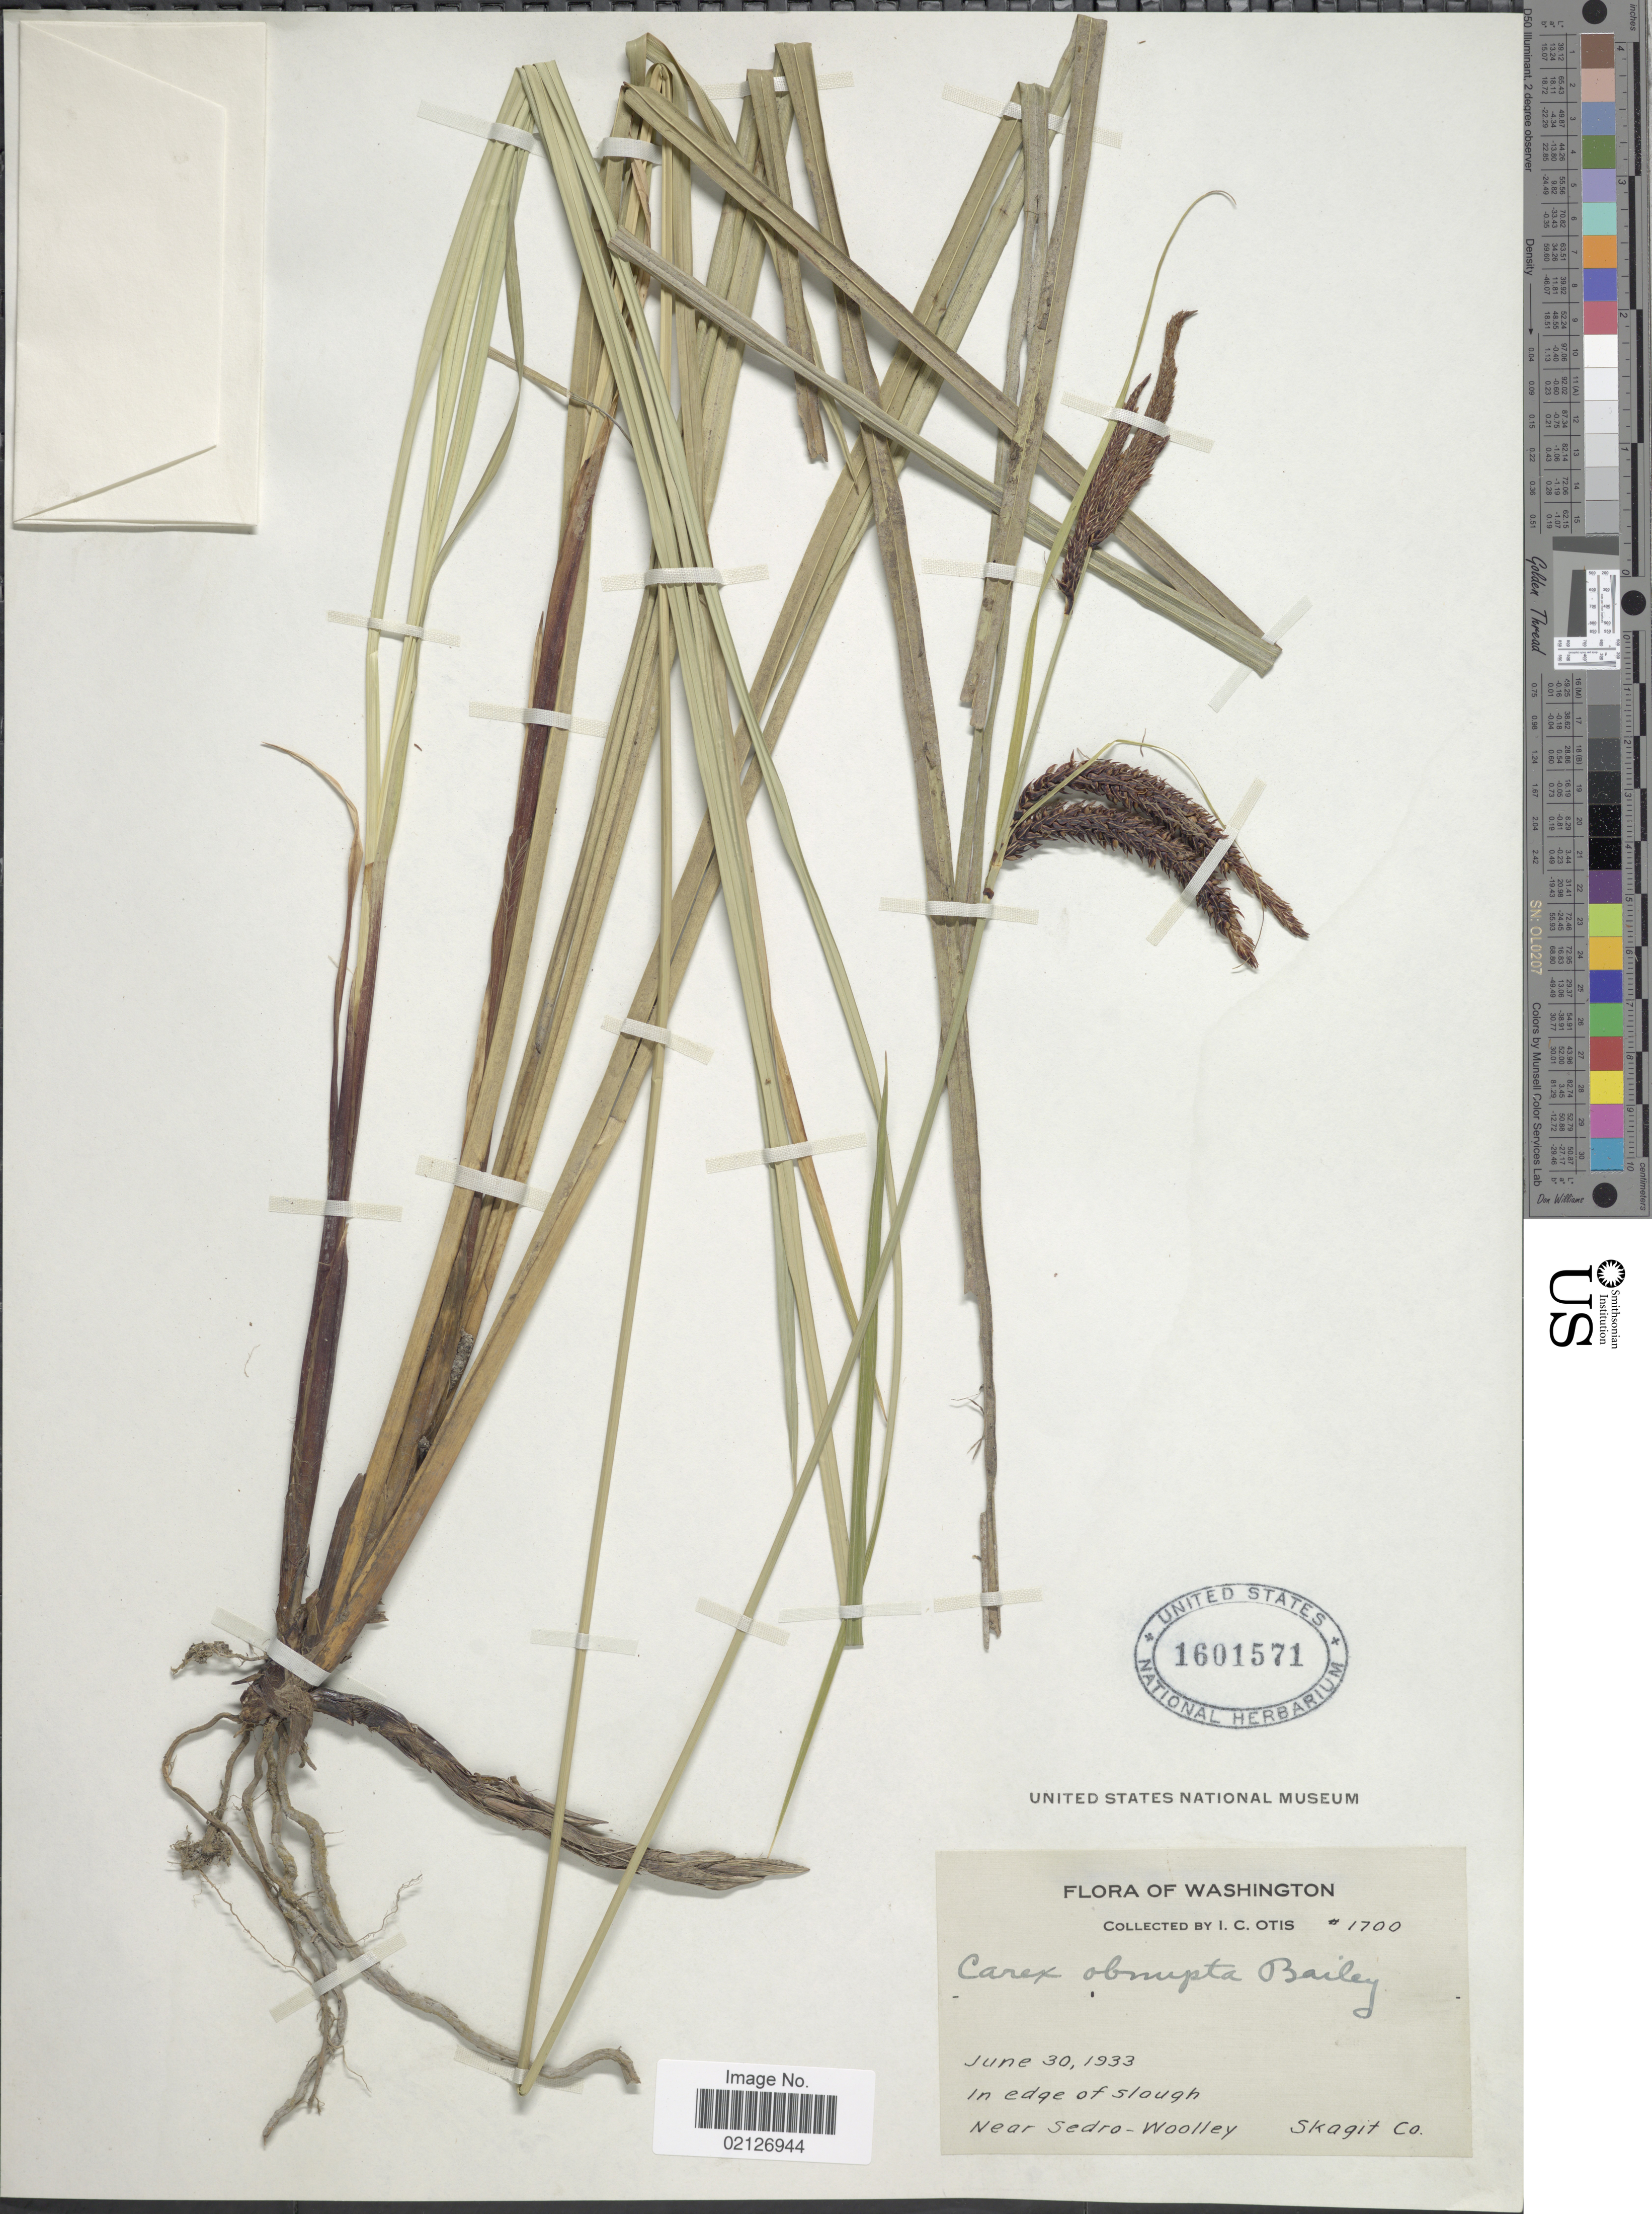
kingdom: Plantae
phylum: Tracheophyta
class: Liliopsida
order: Poales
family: Cyperaceae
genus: Carex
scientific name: Carex obnupta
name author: L.H. Bailey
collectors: I. C. Otis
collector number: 1700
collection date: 1933-06-30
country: United States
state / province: Washington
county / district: Skagit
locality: In edge of slough, near Sedro-Woolkey, Skagit Co.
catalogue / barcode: US 1601571